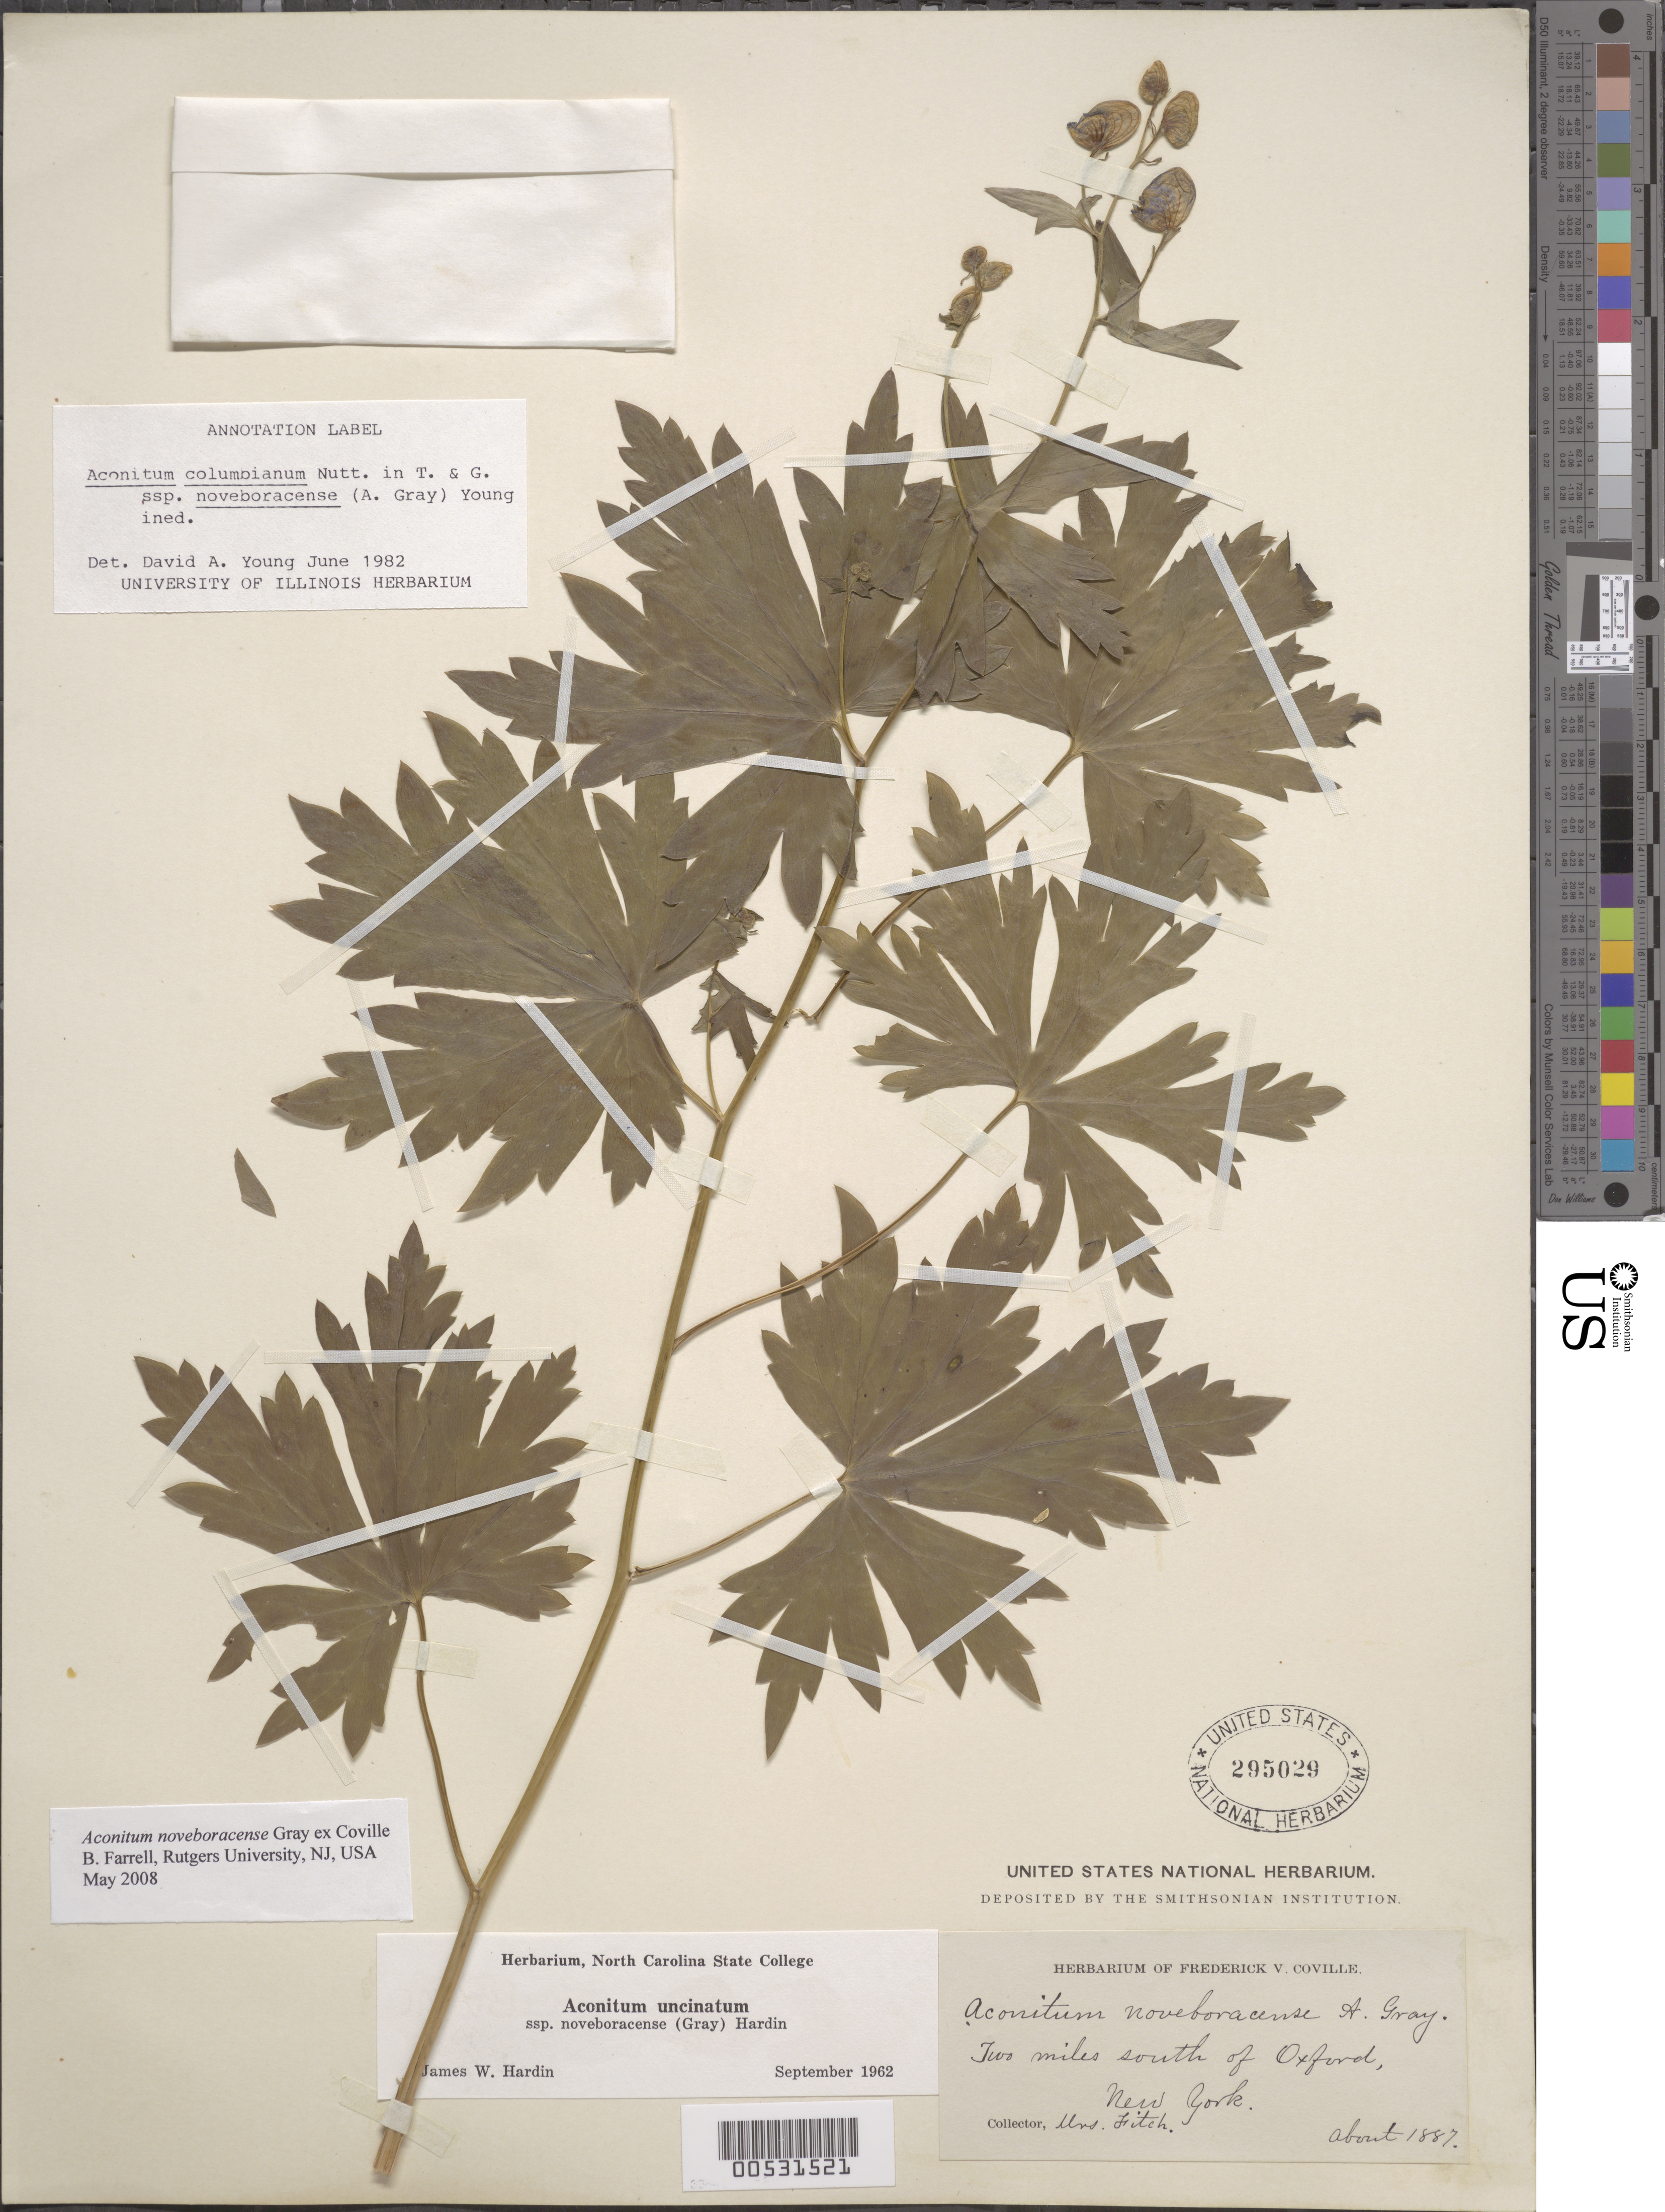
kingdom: Plantae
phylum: Tracheophyta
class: Magnoliopsida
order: Ranunculales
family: Ranunculaceae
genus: Aconitum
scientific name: Aconitum noveboracense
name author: A. Gray ex Coville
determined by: Hardin, J. W.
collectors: -- Fitch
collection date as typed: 1887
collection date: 1887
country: United States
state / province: New York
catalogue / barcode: US 295029